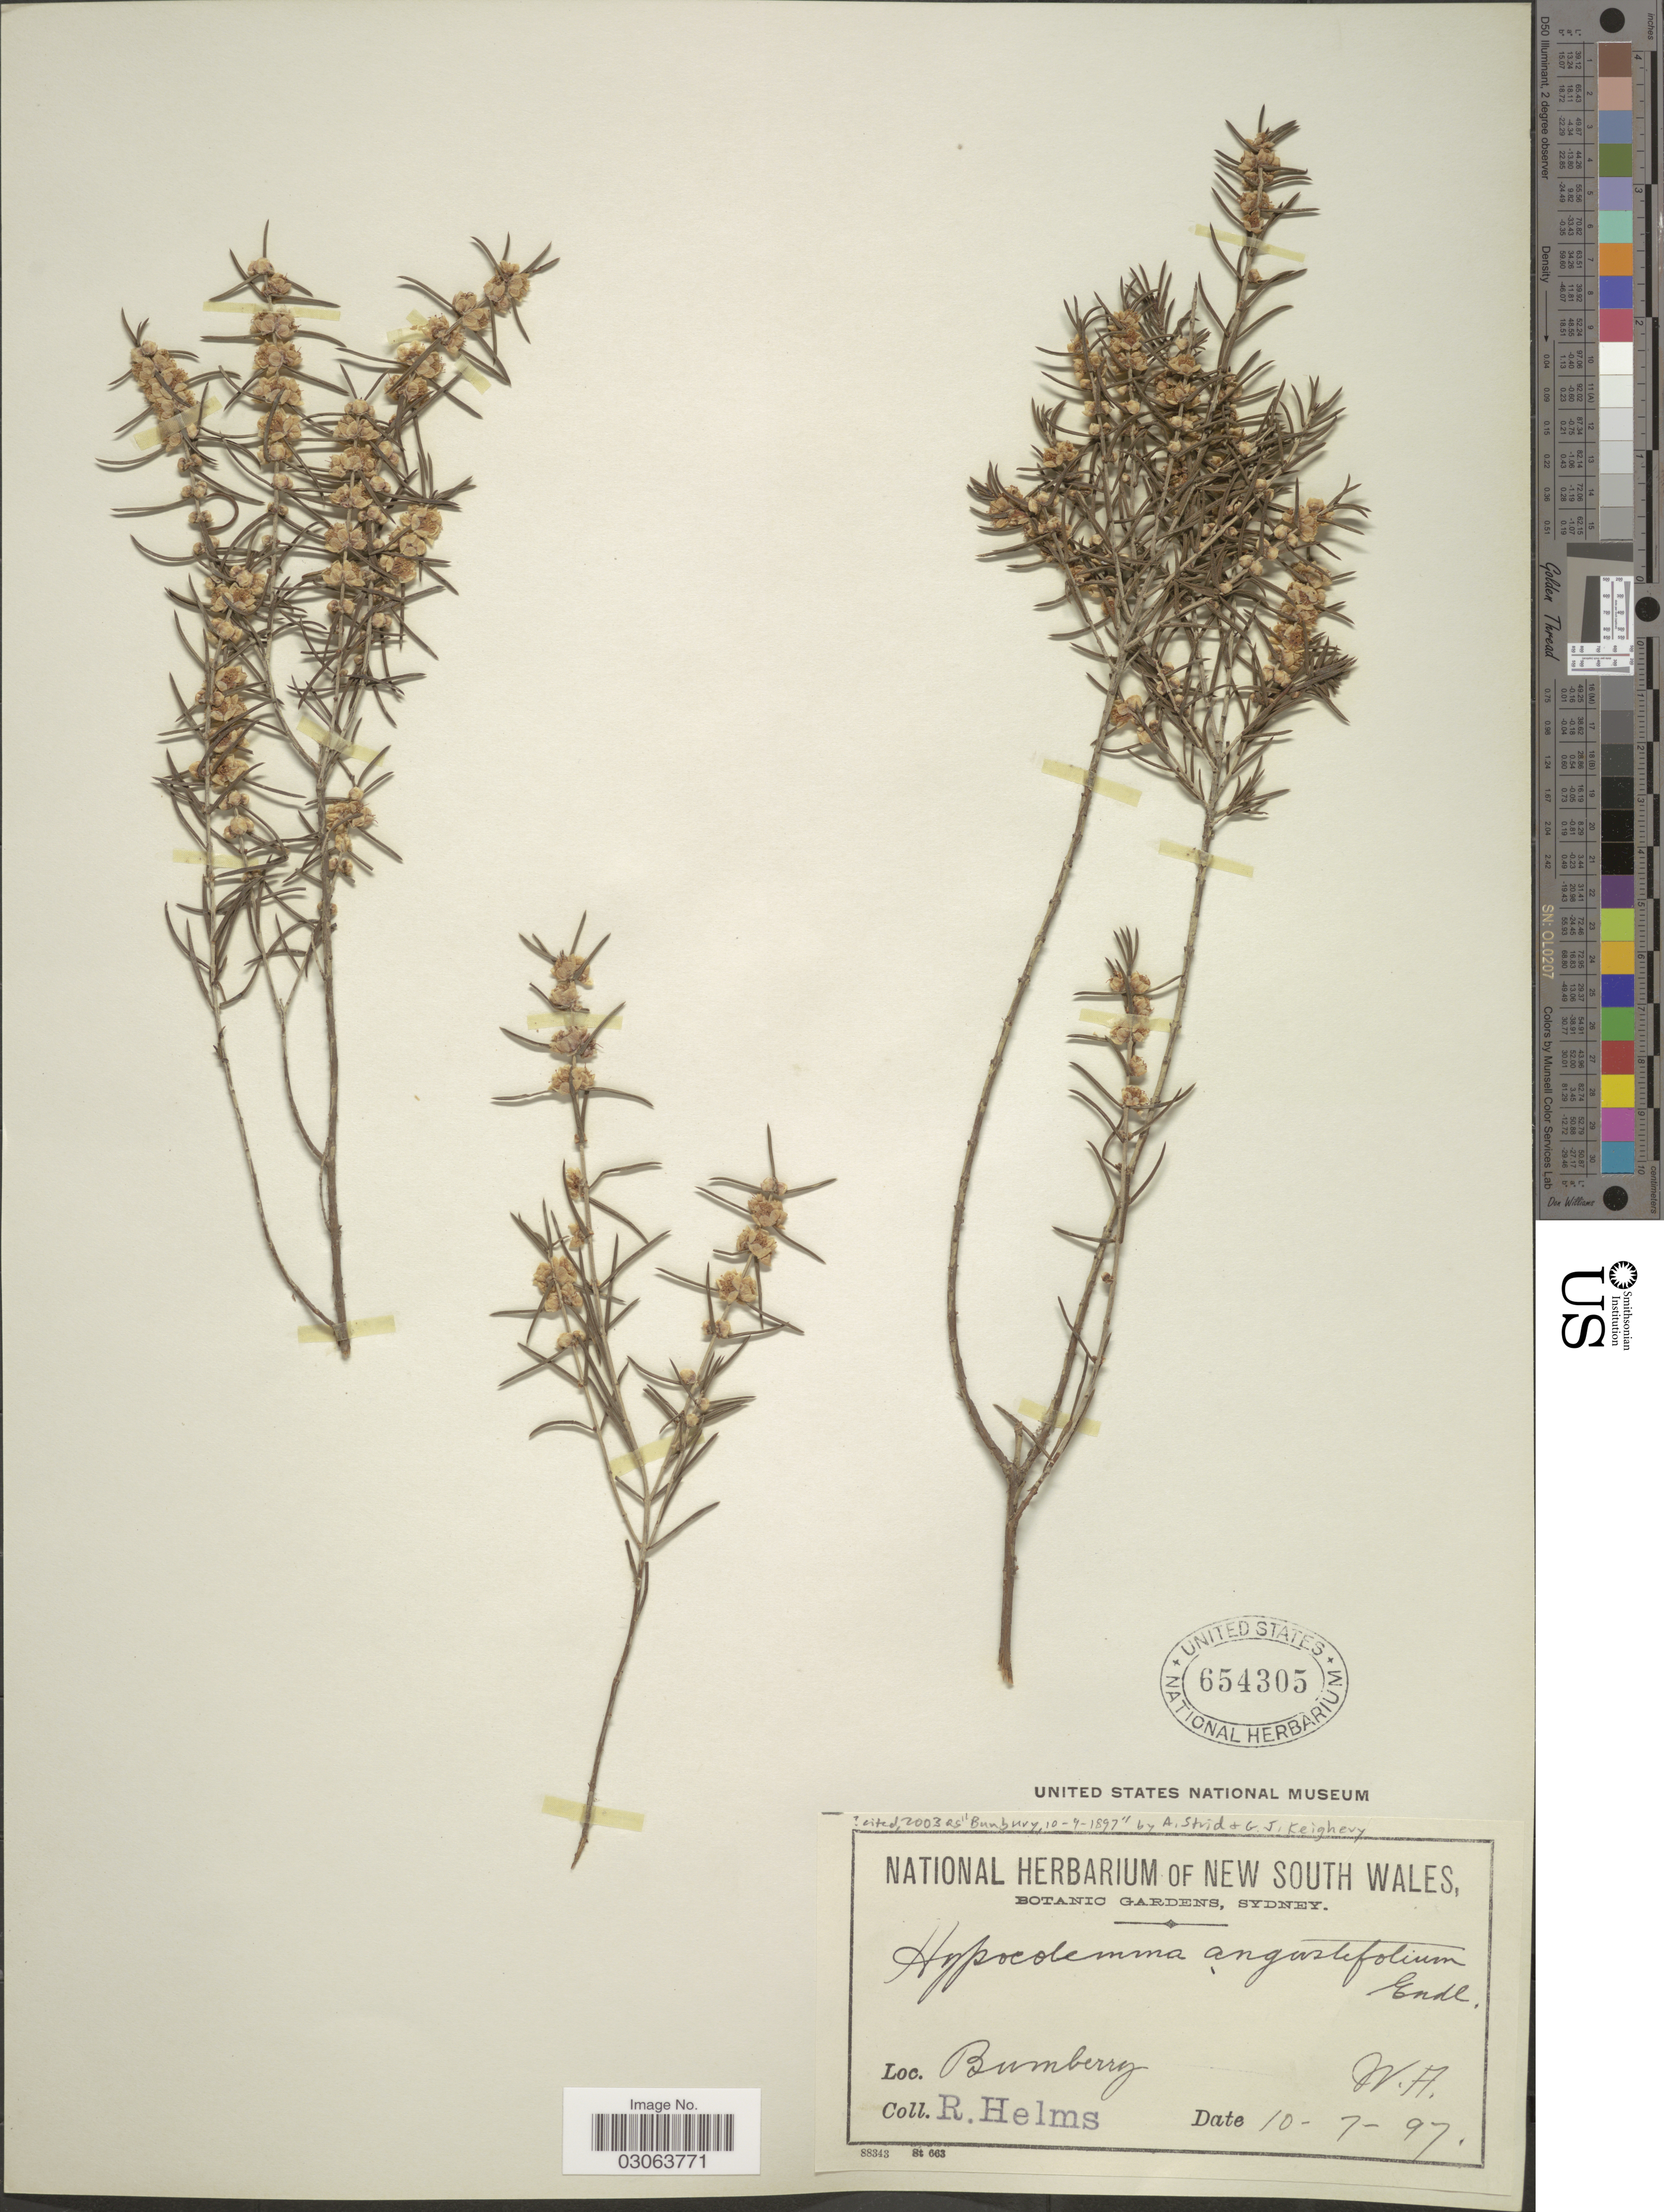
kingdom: Plantae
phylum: Tracheophyta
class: Magnoliopsida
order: Myrtales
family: Myrtaceae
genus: Hypocalymma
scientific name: Hypocalymma angustifolium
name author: (Endl.) Schauer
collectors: R. Helms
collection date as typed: Transcribed d/m/y: 10/7/97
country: Australia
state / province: Western Australia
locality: Bumberry.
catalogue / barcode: US 654305